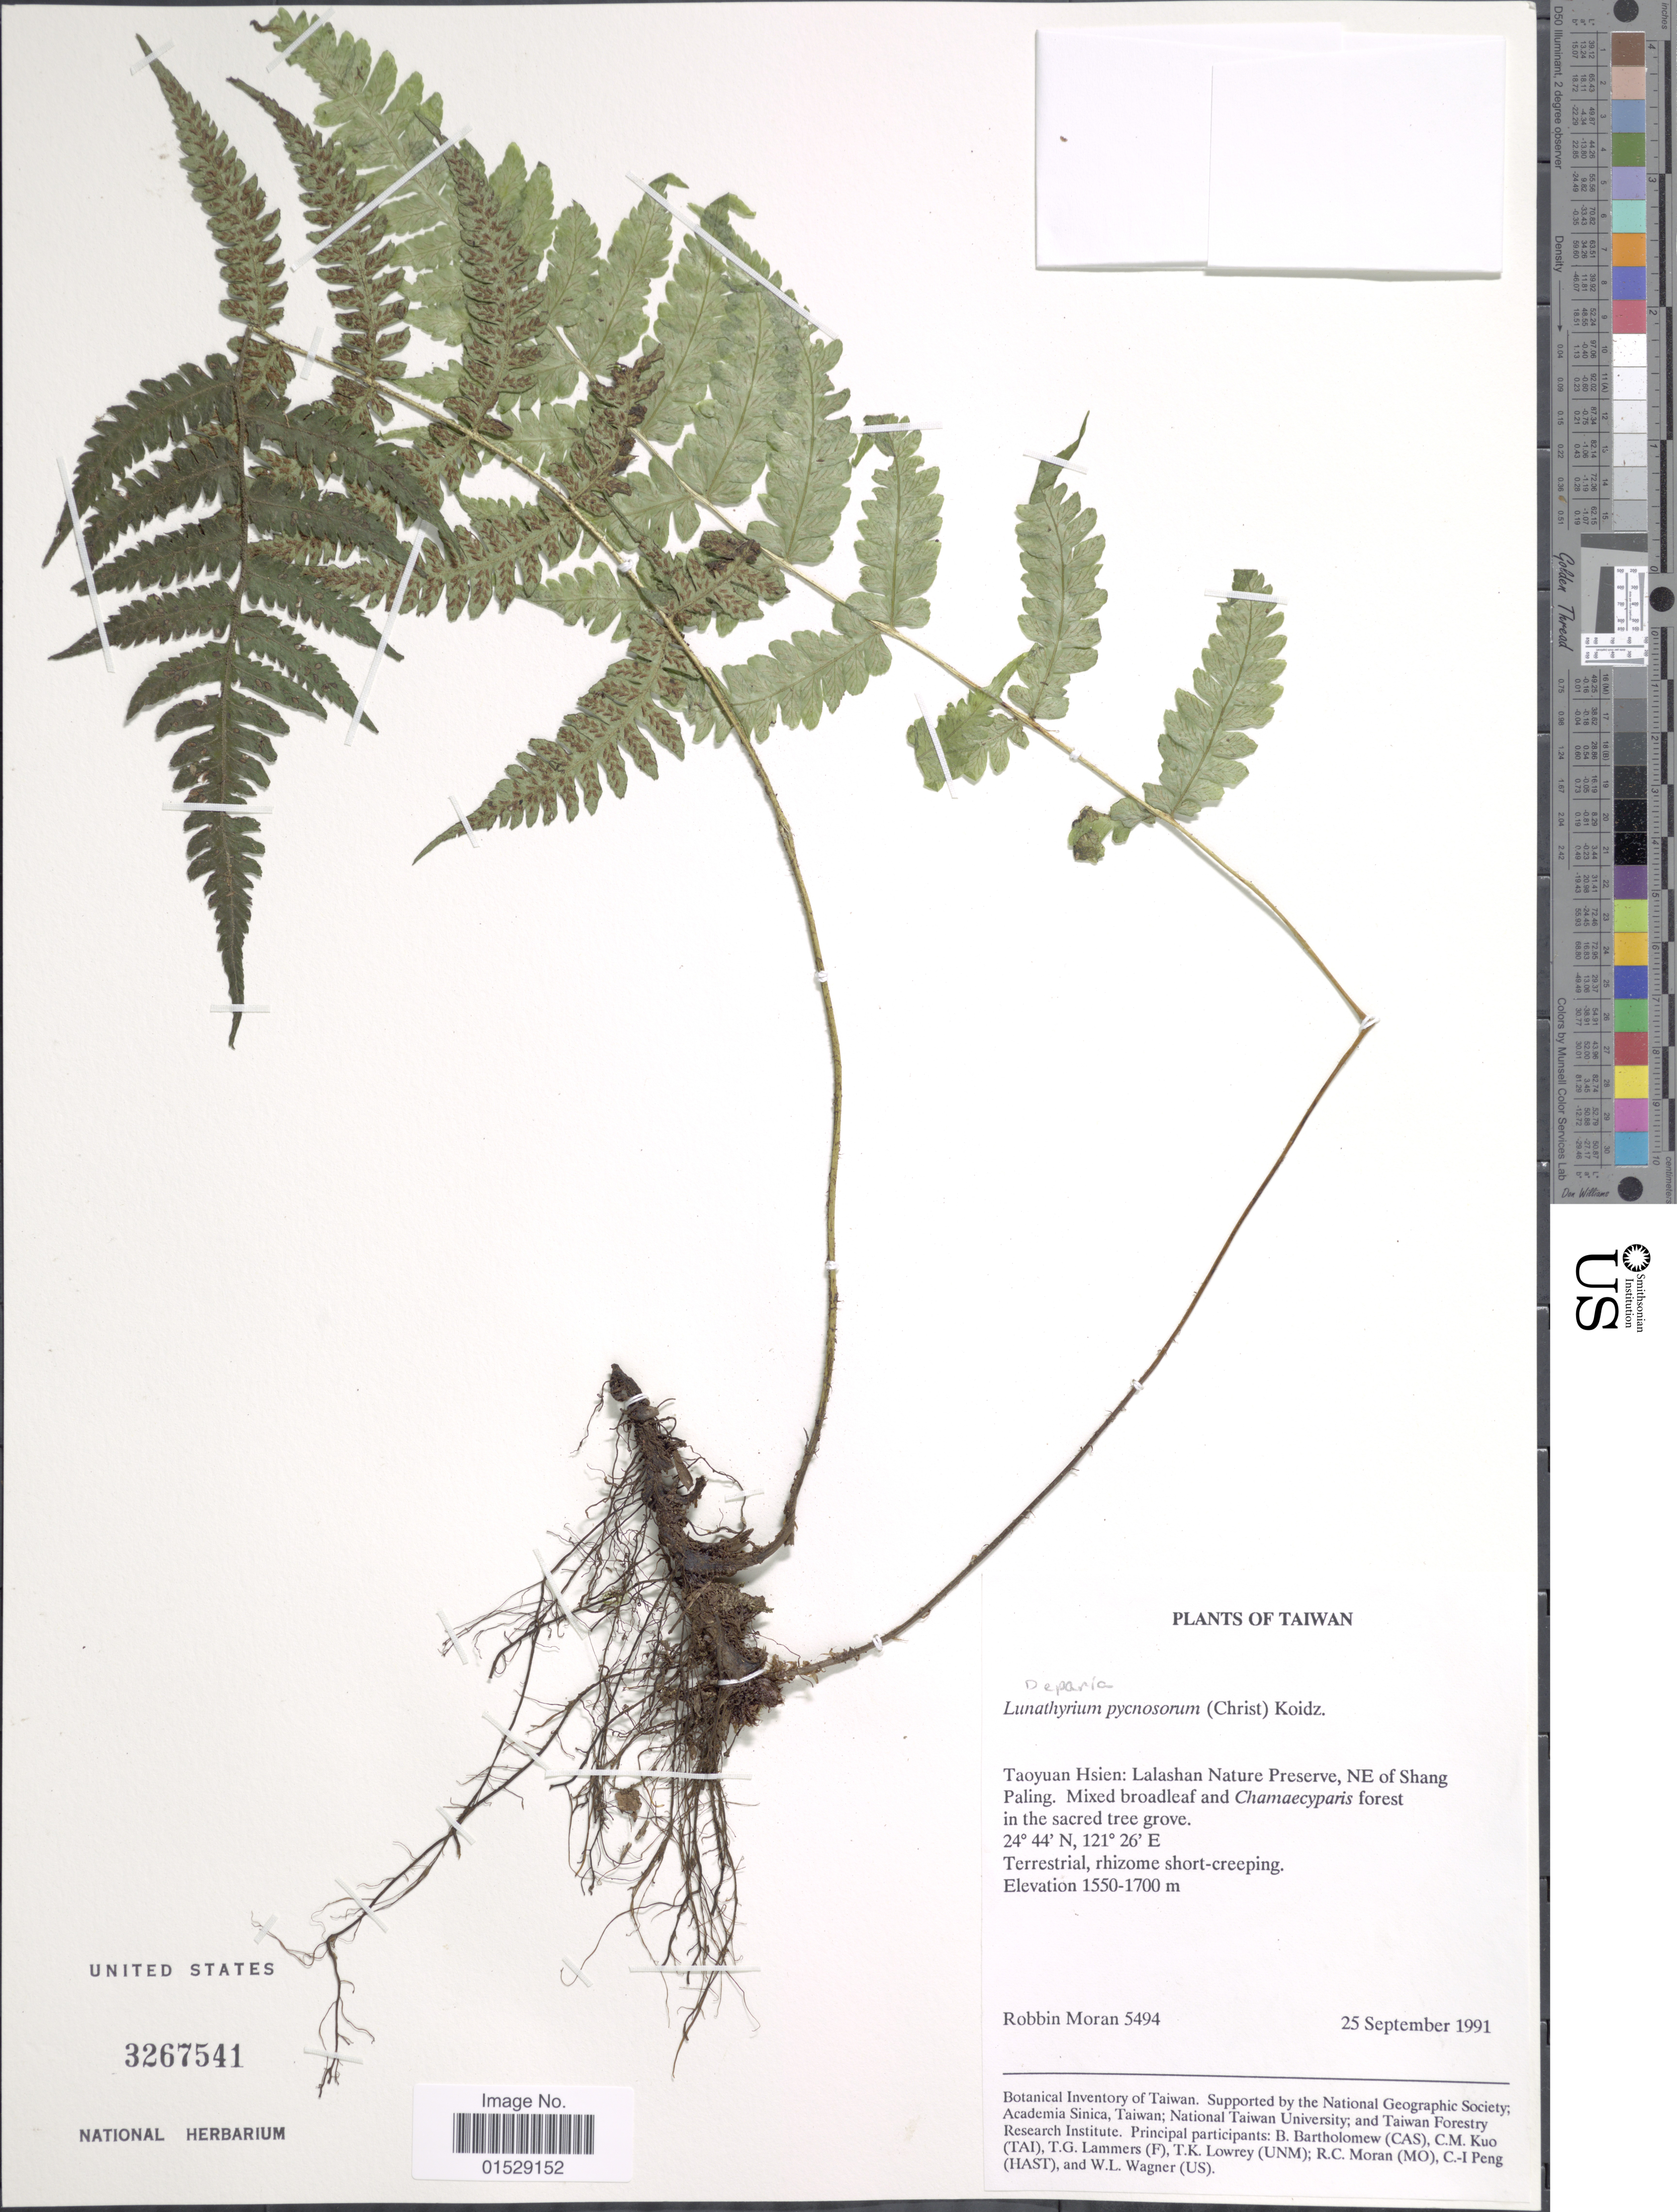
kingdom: Plantae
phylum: Tracheophyta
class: Polypodiopsida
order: Polypodiales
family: Athyriaceae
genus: Deparia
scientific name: Deparia pycnosora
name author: (Christ) M. Kato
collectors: R. C. Moran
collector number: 5494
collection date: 1991-09-25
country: Taiwan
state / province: Taoyuan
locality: Taoyuan Hsien: Lalashan Nature Reserve, NE of Shang Paling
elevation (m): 1550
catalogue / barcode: US 3267541